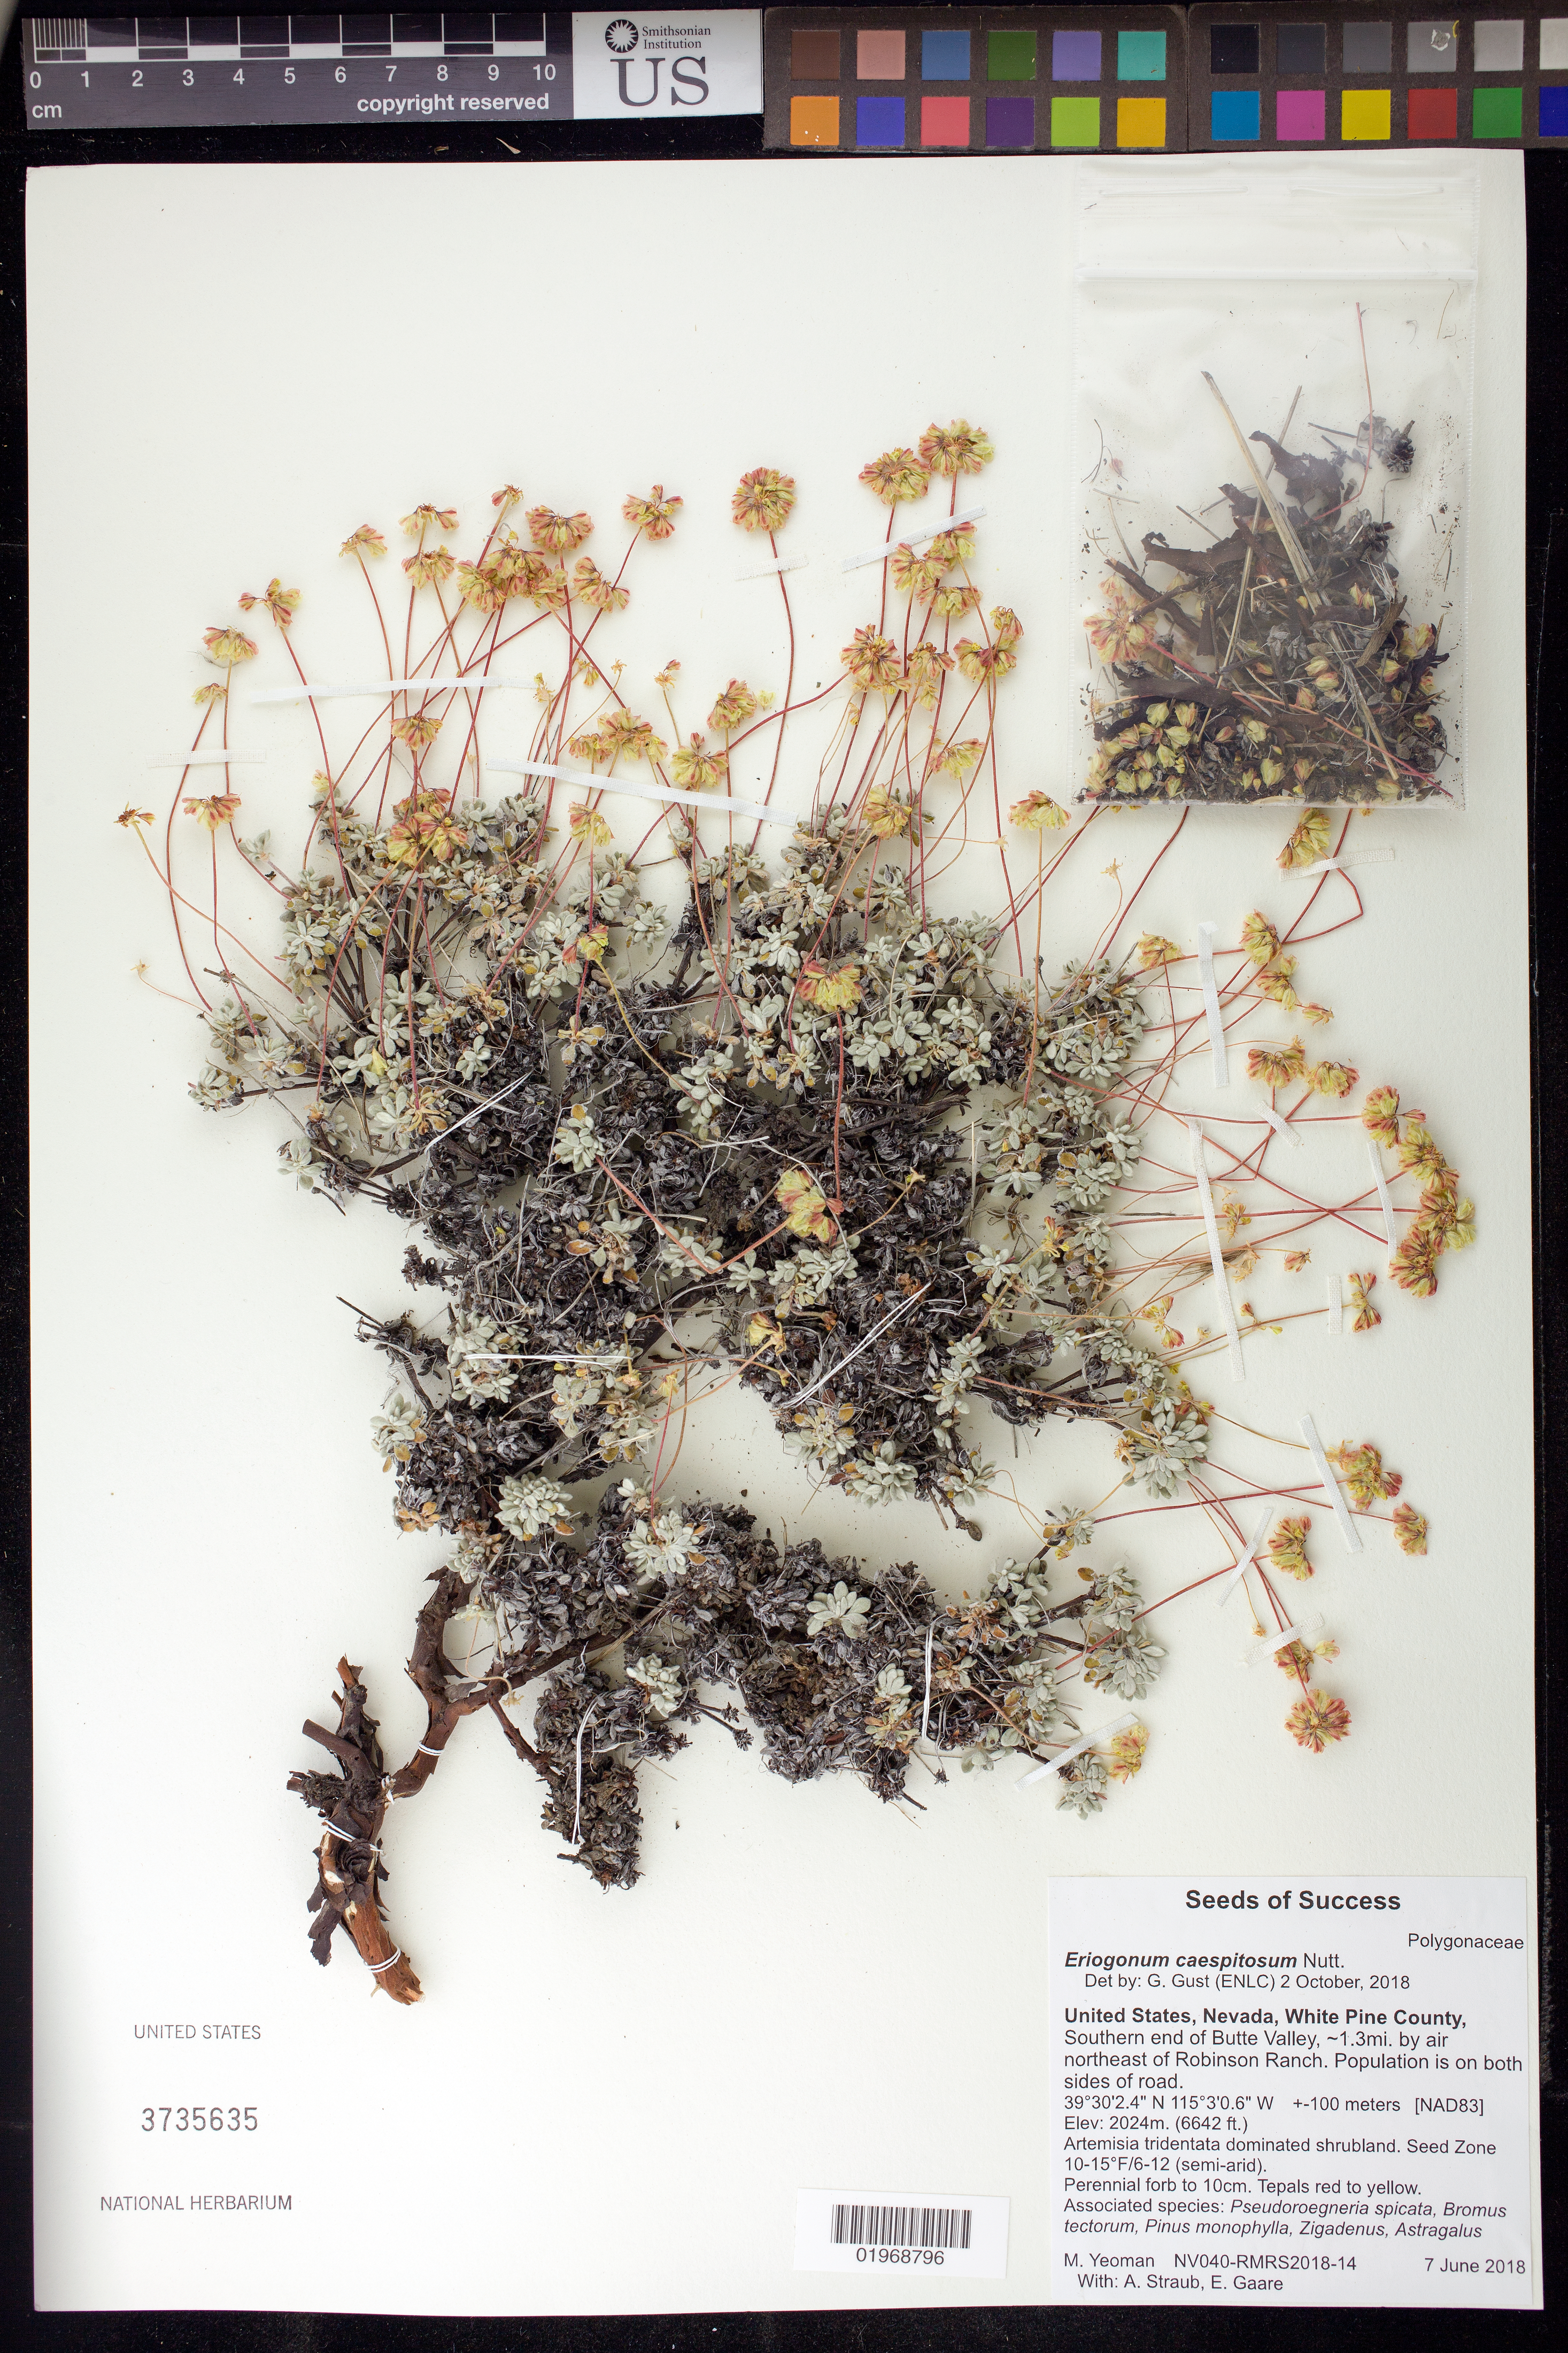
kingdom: Plantae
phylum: Tracheophyta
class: Magnoliopsida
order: Caryophyllales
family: Polygonaceae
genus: Eriogonum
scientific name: Eriogonum caespitosum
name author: Nutt.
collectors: M. Yeoman, A. Straub & E. Gaare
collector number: NV040-RMRS2018-14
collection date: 2018-06-07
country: United States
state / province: Nevada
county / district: White Pine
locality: S end of Butte Valley, 1.3 air mi. NE of Robinson Ranch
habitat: Shrubland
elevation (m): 2024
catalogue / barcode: US 3735635